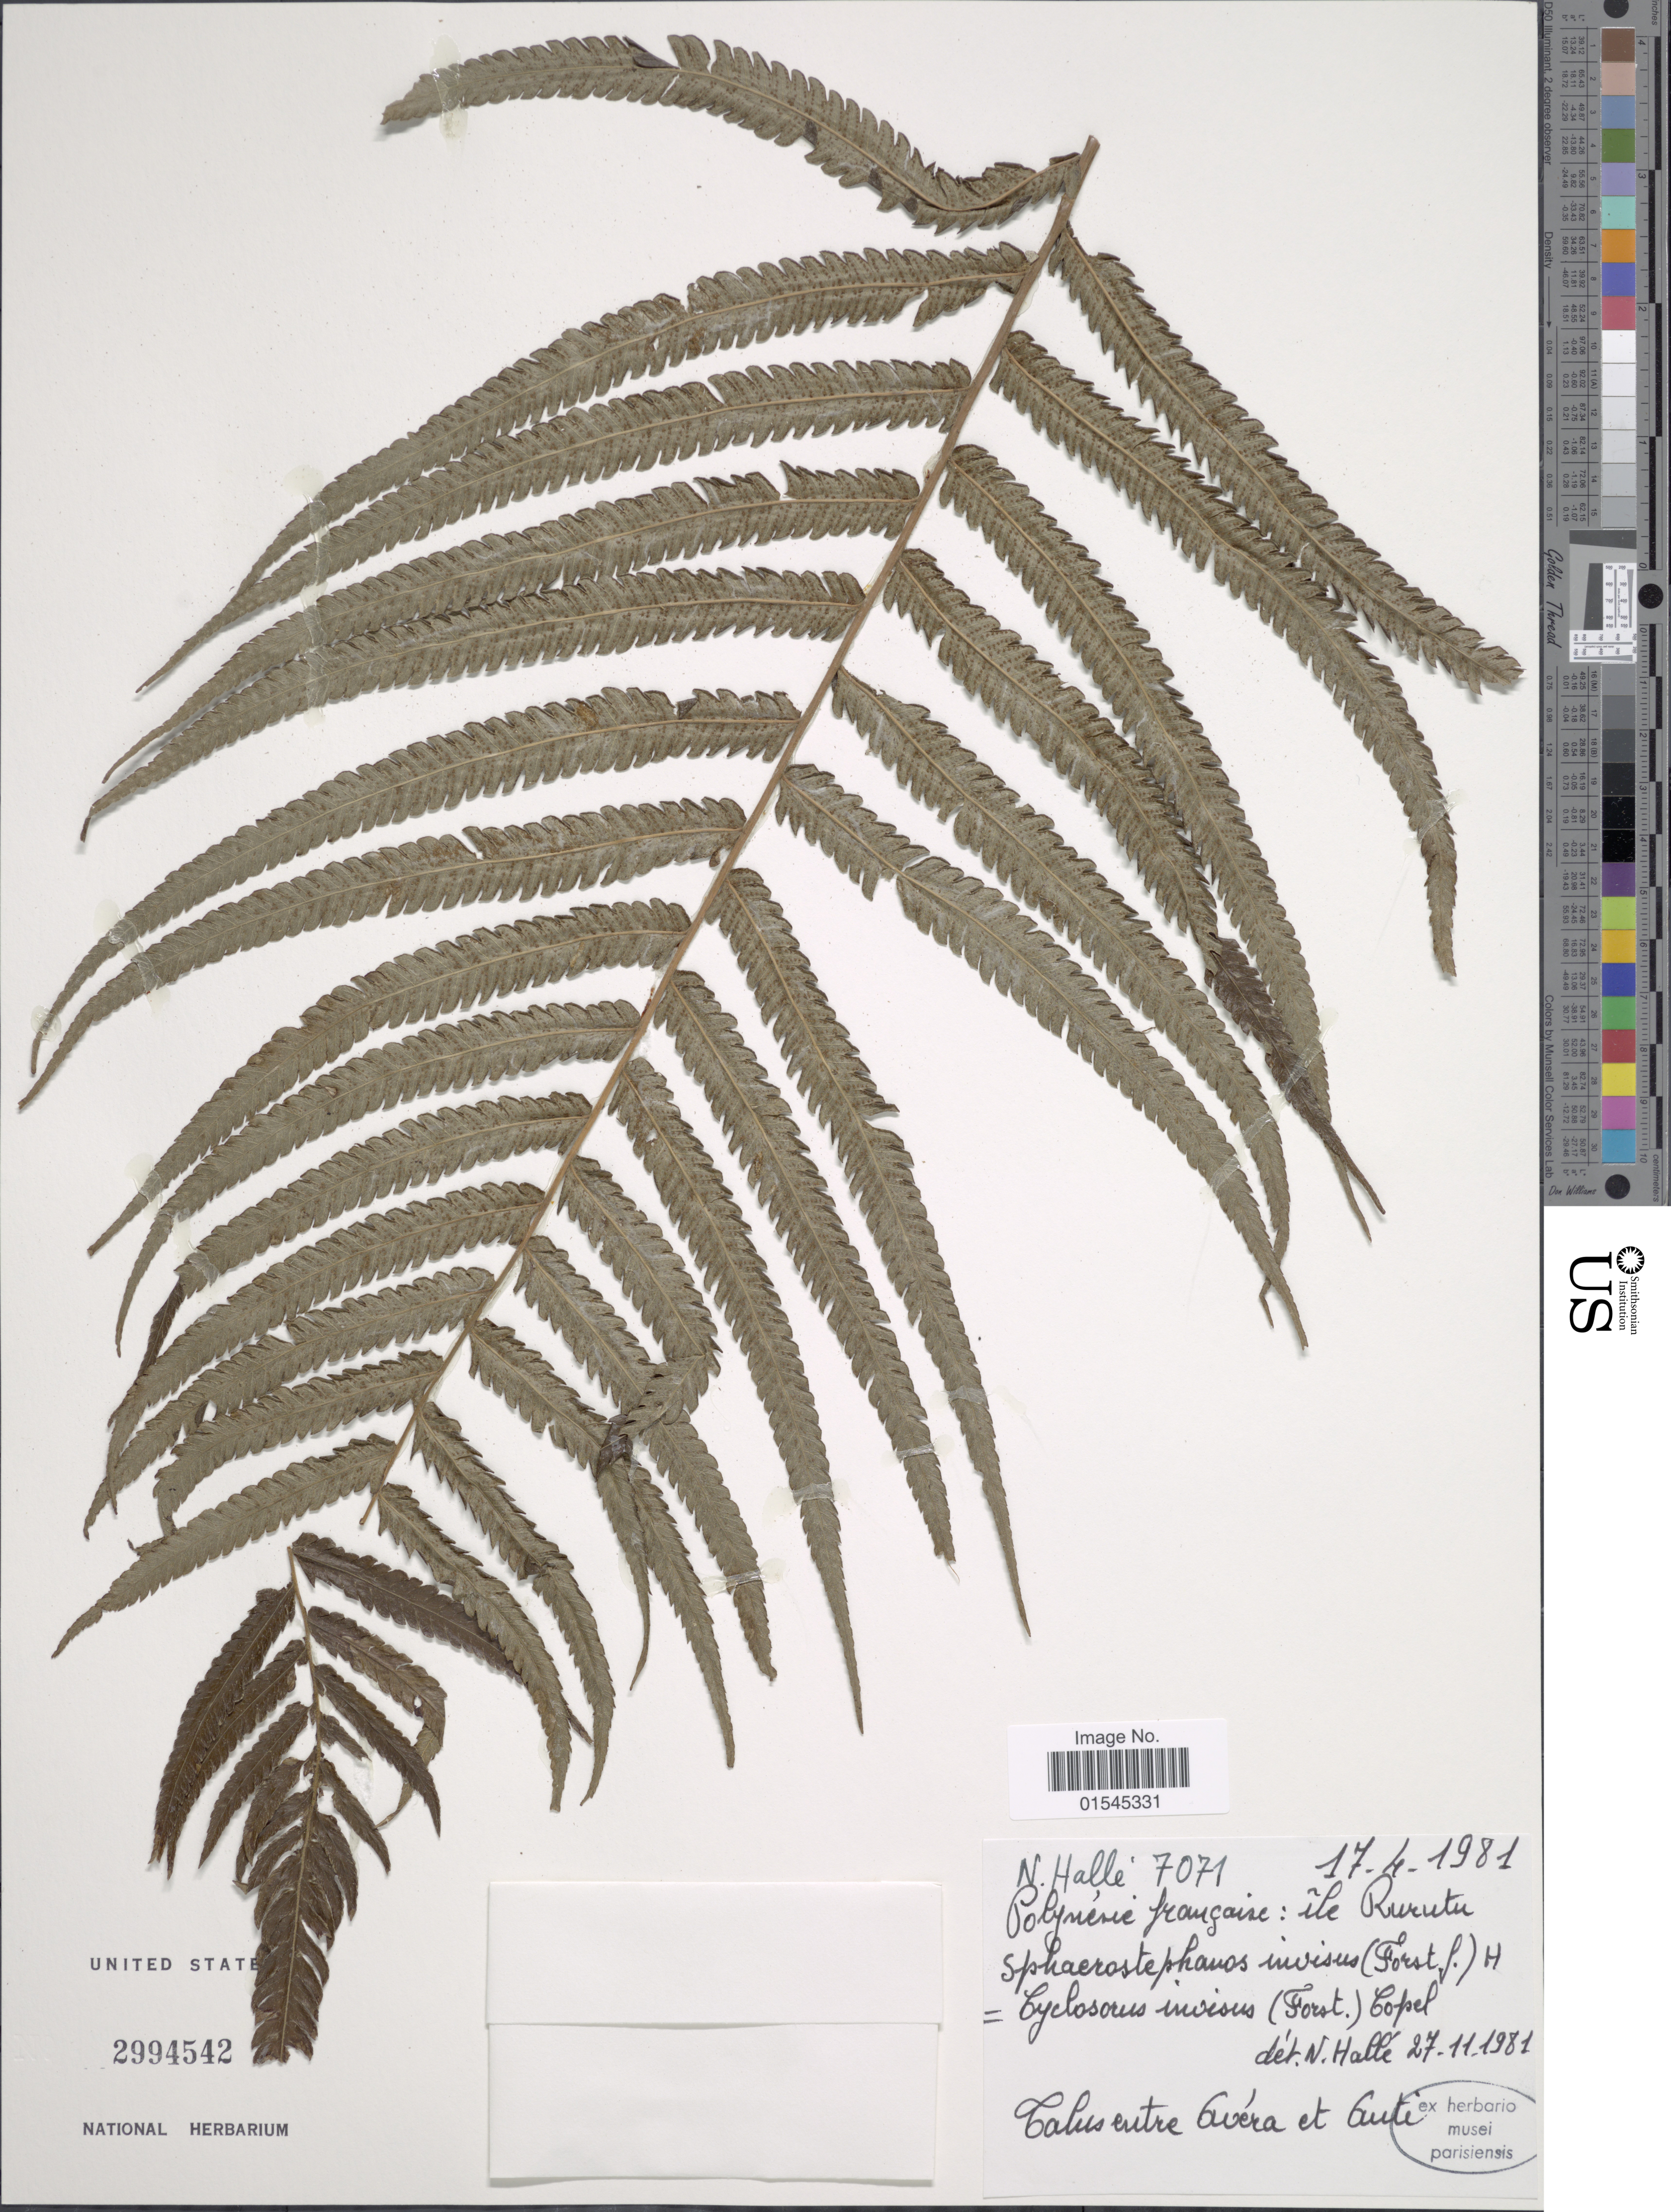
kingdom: Plantae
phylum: Tracheophyta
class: Polypodiopsida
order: Polypodiales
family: Thelypteridaceae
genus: Sphaerostephanos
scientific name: Sphaerostephanos invisus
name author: (G. Forst.) Holttum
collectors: N. Hallé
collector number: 7071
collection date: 1981-04-17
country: French Polynesia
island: Rurutu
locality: Ile Rurutu.Talus entre Avéra et Auti.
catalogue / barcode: US 2994542